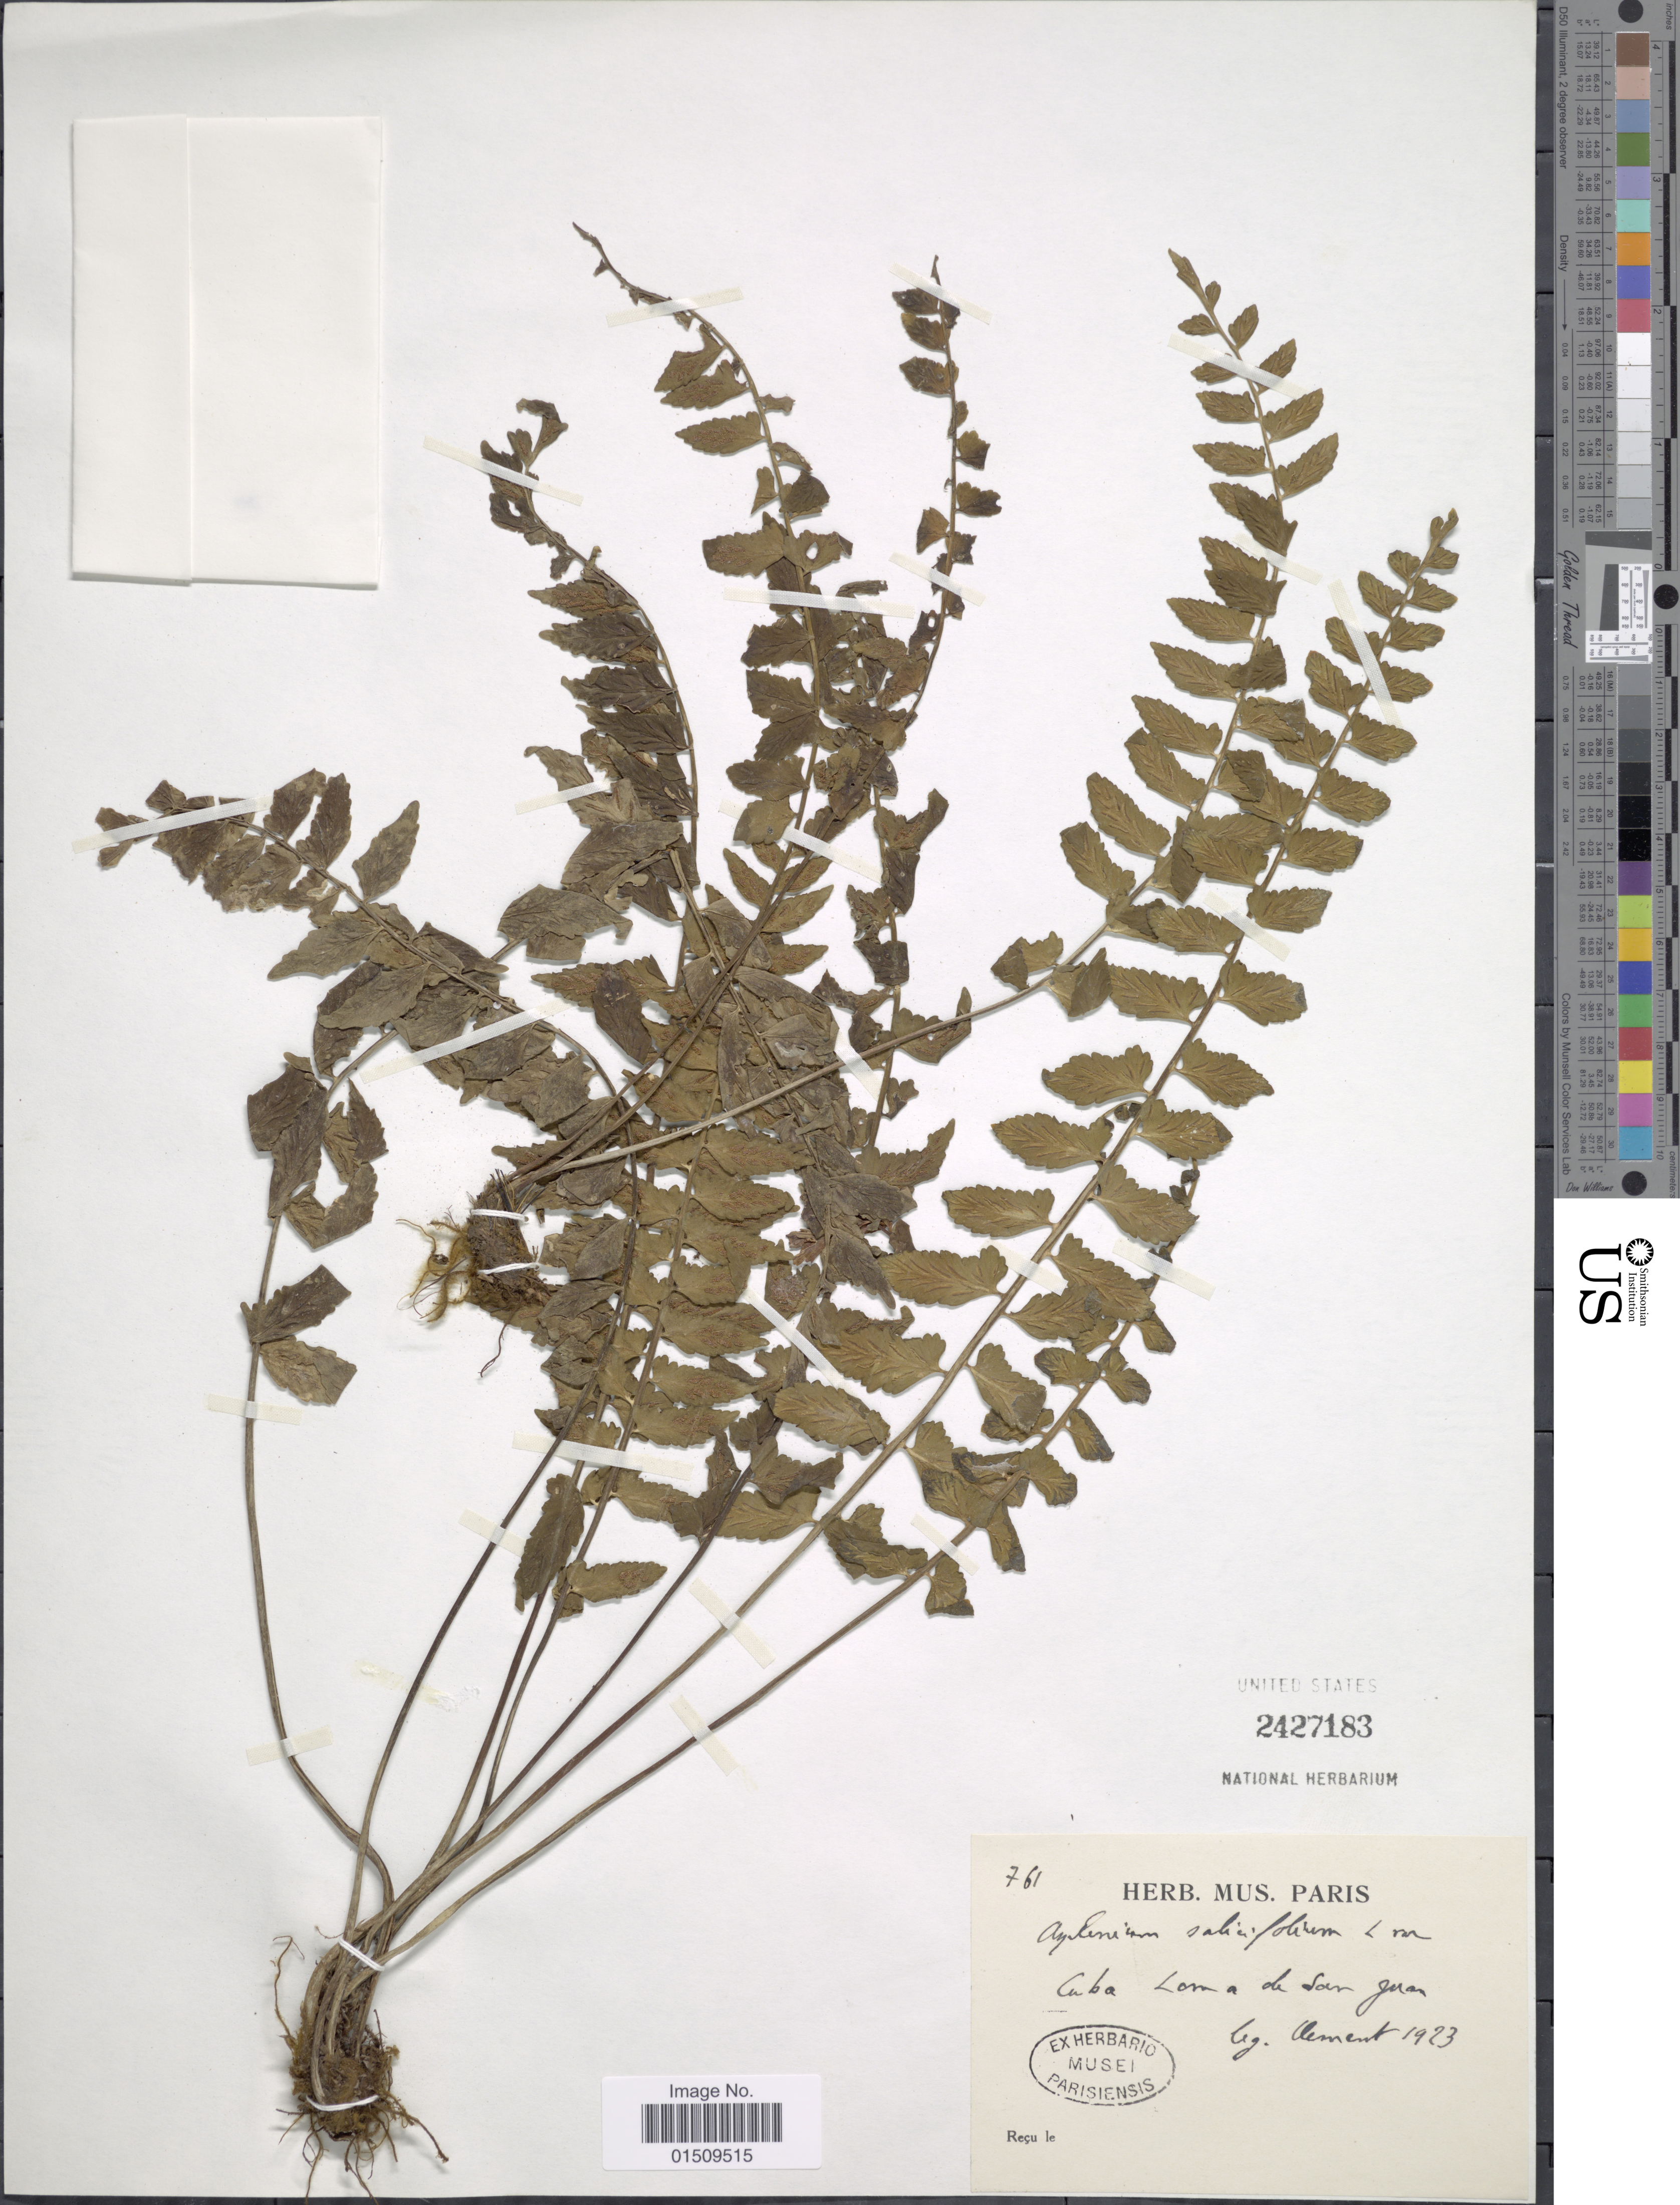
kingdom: Plantae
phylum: Tracheophyta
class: Polypodiopsida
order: Polypodiales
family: Aspleniaceae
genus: Asplenium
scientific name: Asplenium salicifolium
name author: L.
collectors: Clément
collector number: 761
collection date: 1923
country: Cuba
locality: Cuba, Loma de San Juan.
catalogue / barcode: US 2427183